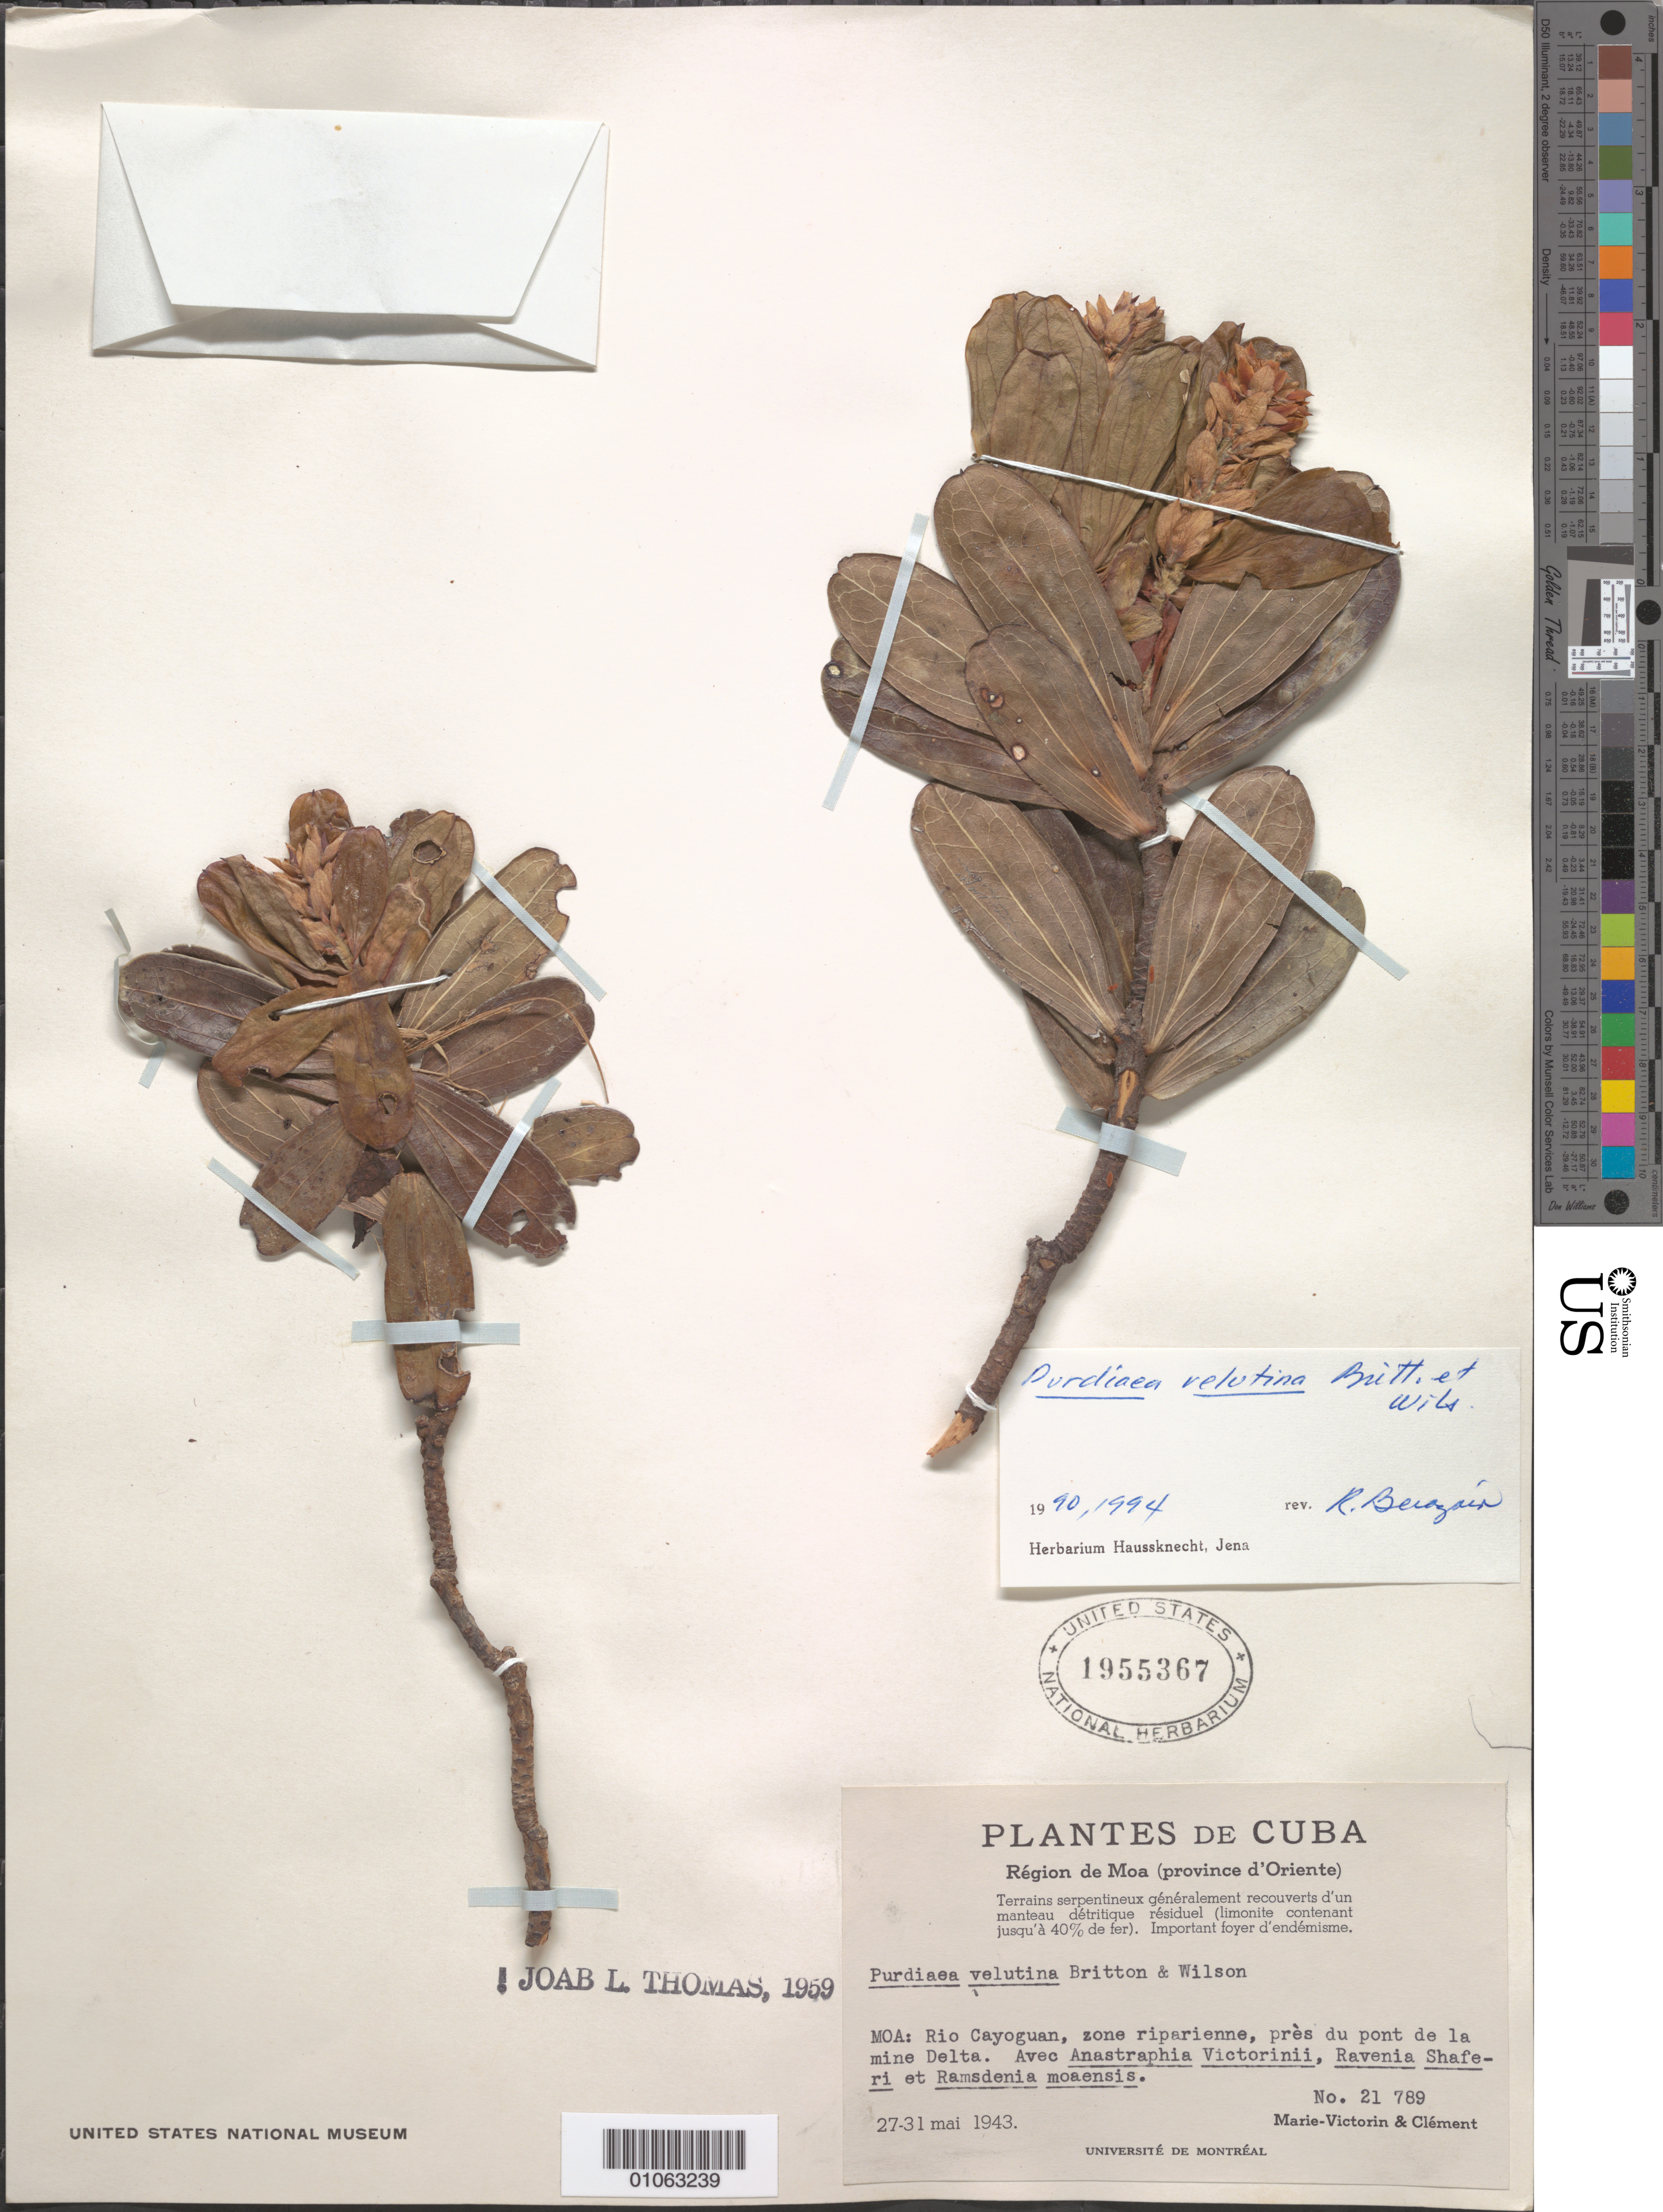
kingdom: Plantae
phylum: Tracheophyta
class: Magnoliopsida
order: Ericales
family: Clethraceae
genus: Purdiaea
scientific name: Purdiaea velutina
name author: Britton & P. Wilson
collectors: F. Victorin & B. Clement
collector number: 21789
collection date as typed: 27 May 1943 to 31 May 1943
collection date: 1943-05-27/1943-05-31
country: Cuba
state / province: Holguín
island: Cuba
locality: Moa: Rio Cayoguan, zone riparienne, pres du pont de la mine Delta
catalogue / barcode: US 1955367